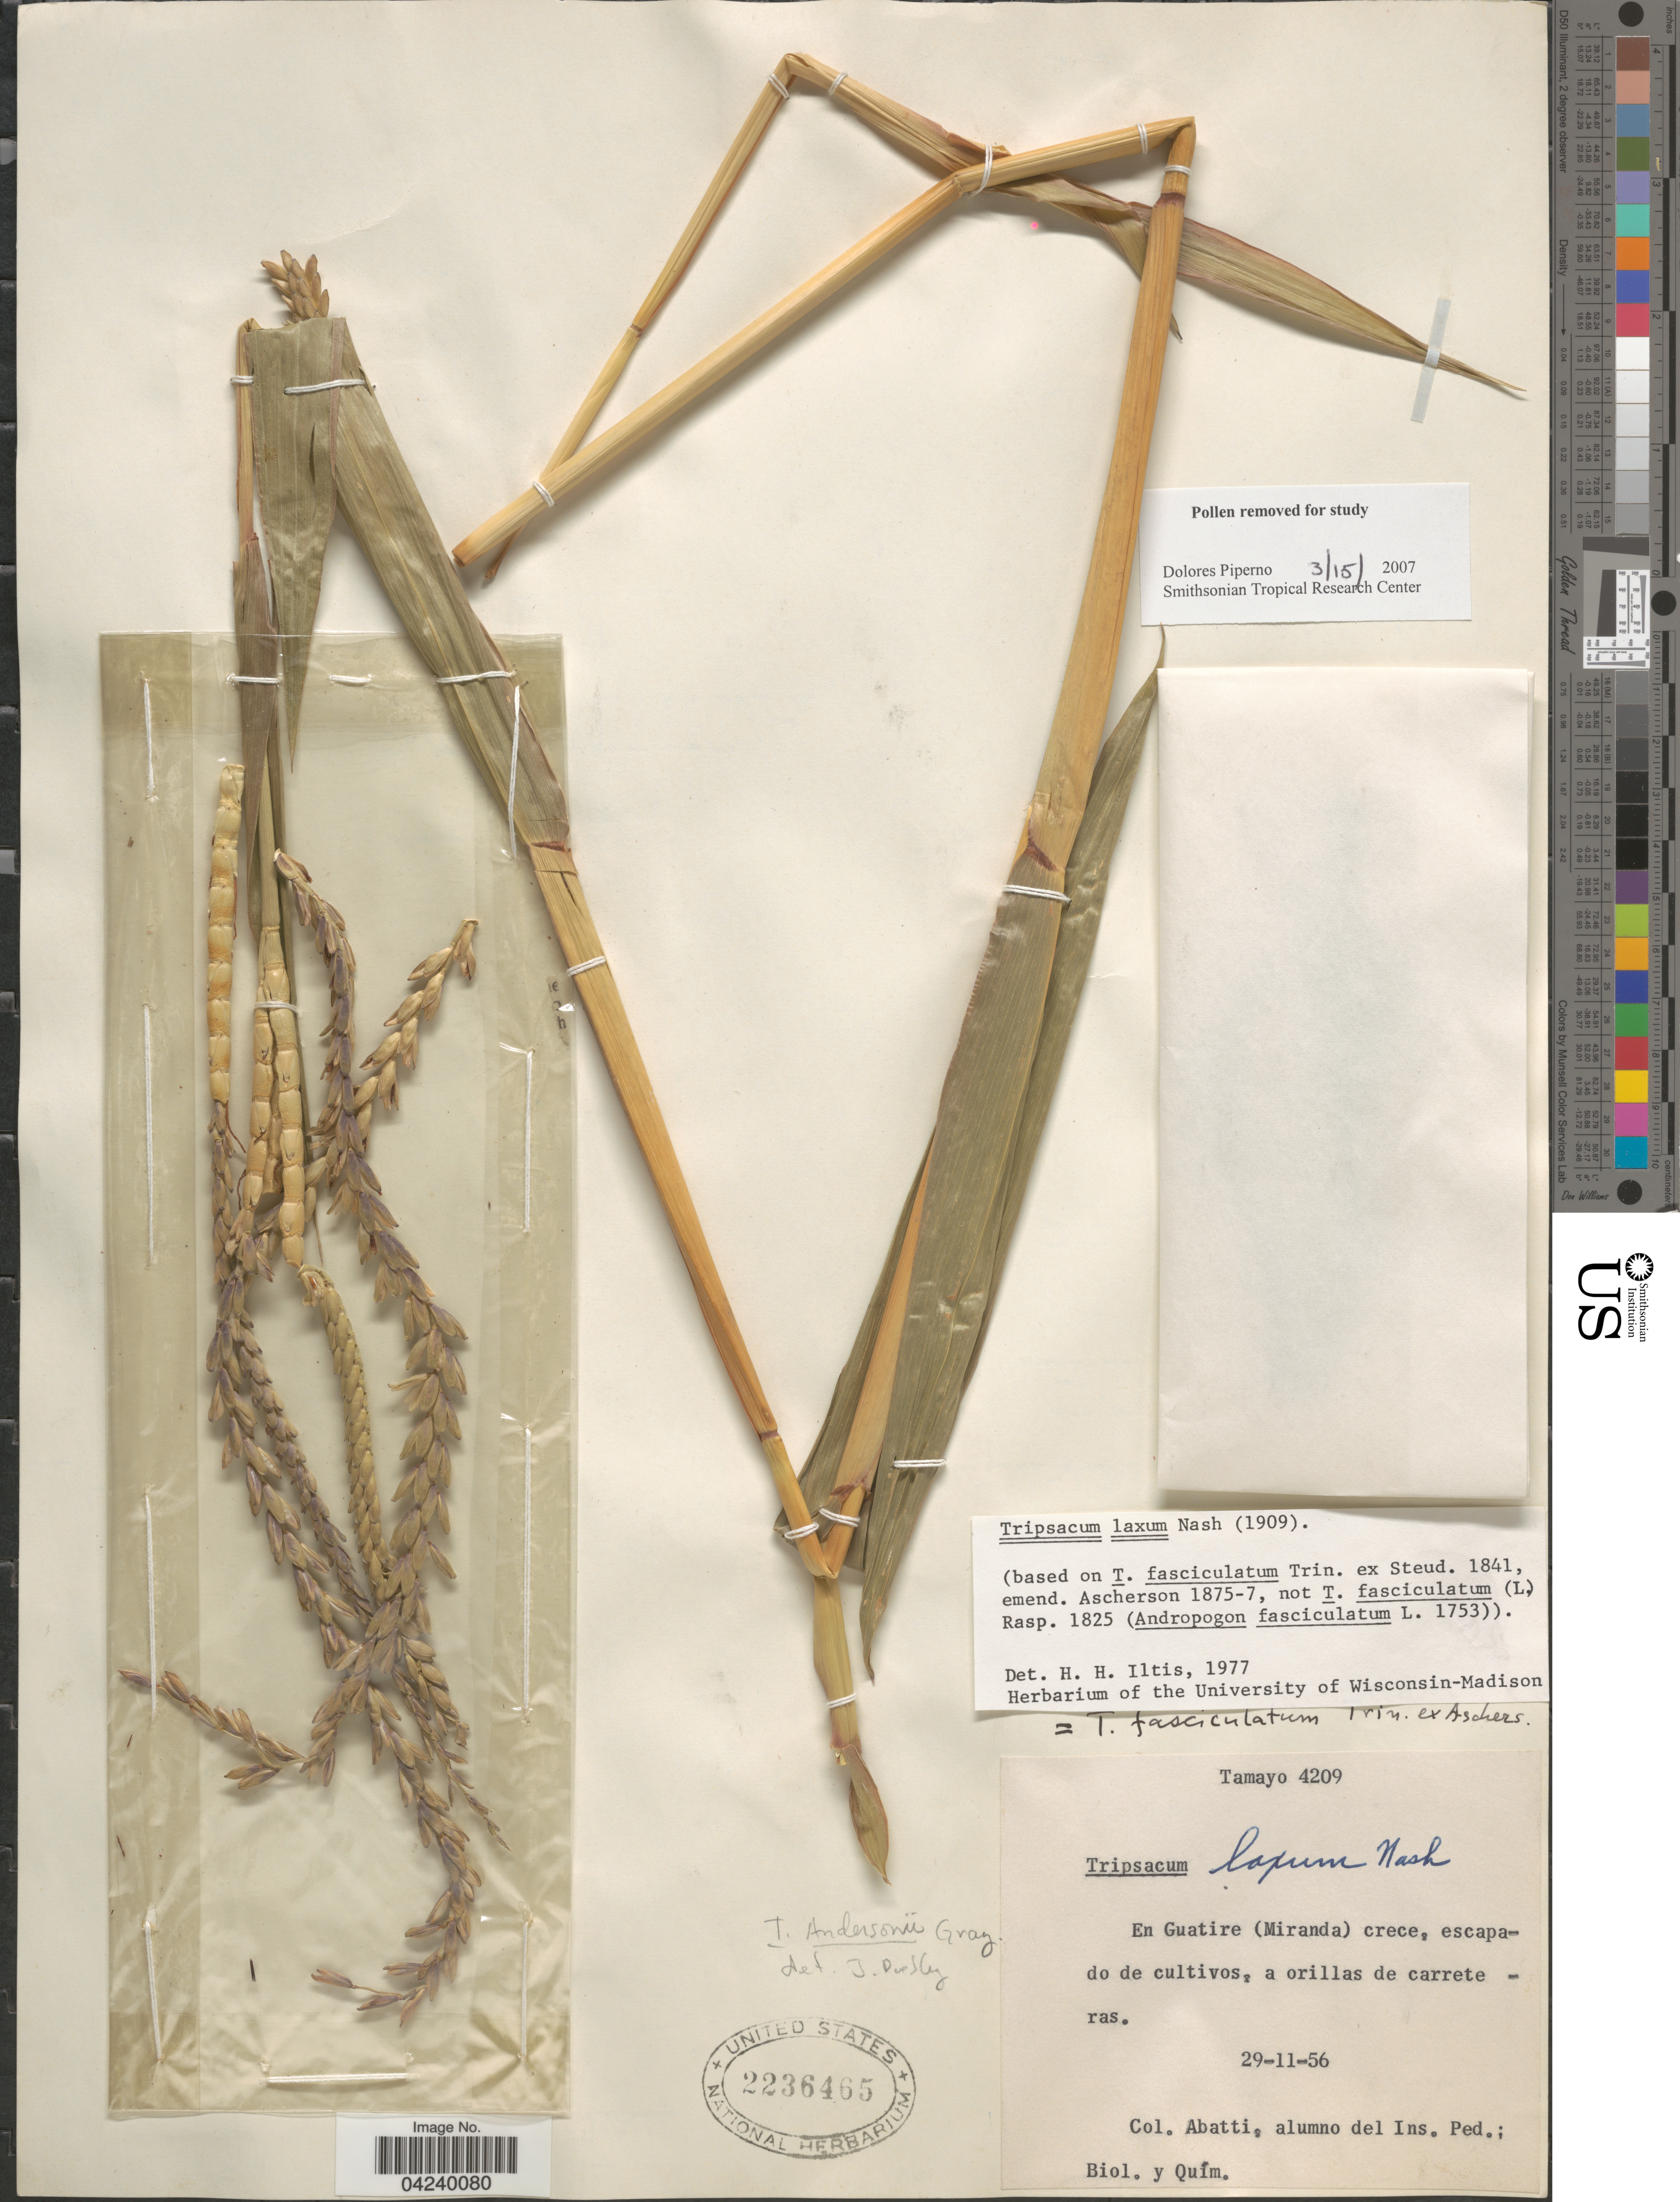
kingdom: Plantae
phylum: Tracheophyta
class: Liliopsida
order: Poales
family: Poaceae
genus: Tripsacum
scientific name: Tripsacum laxum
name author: Nash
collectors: Abatti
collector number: Tamayo 4209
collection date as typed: Transcribed d/m/y: 29/11/56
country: Venezuela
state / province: Miranda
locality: En Guatire crece.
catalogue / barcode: US 2236465